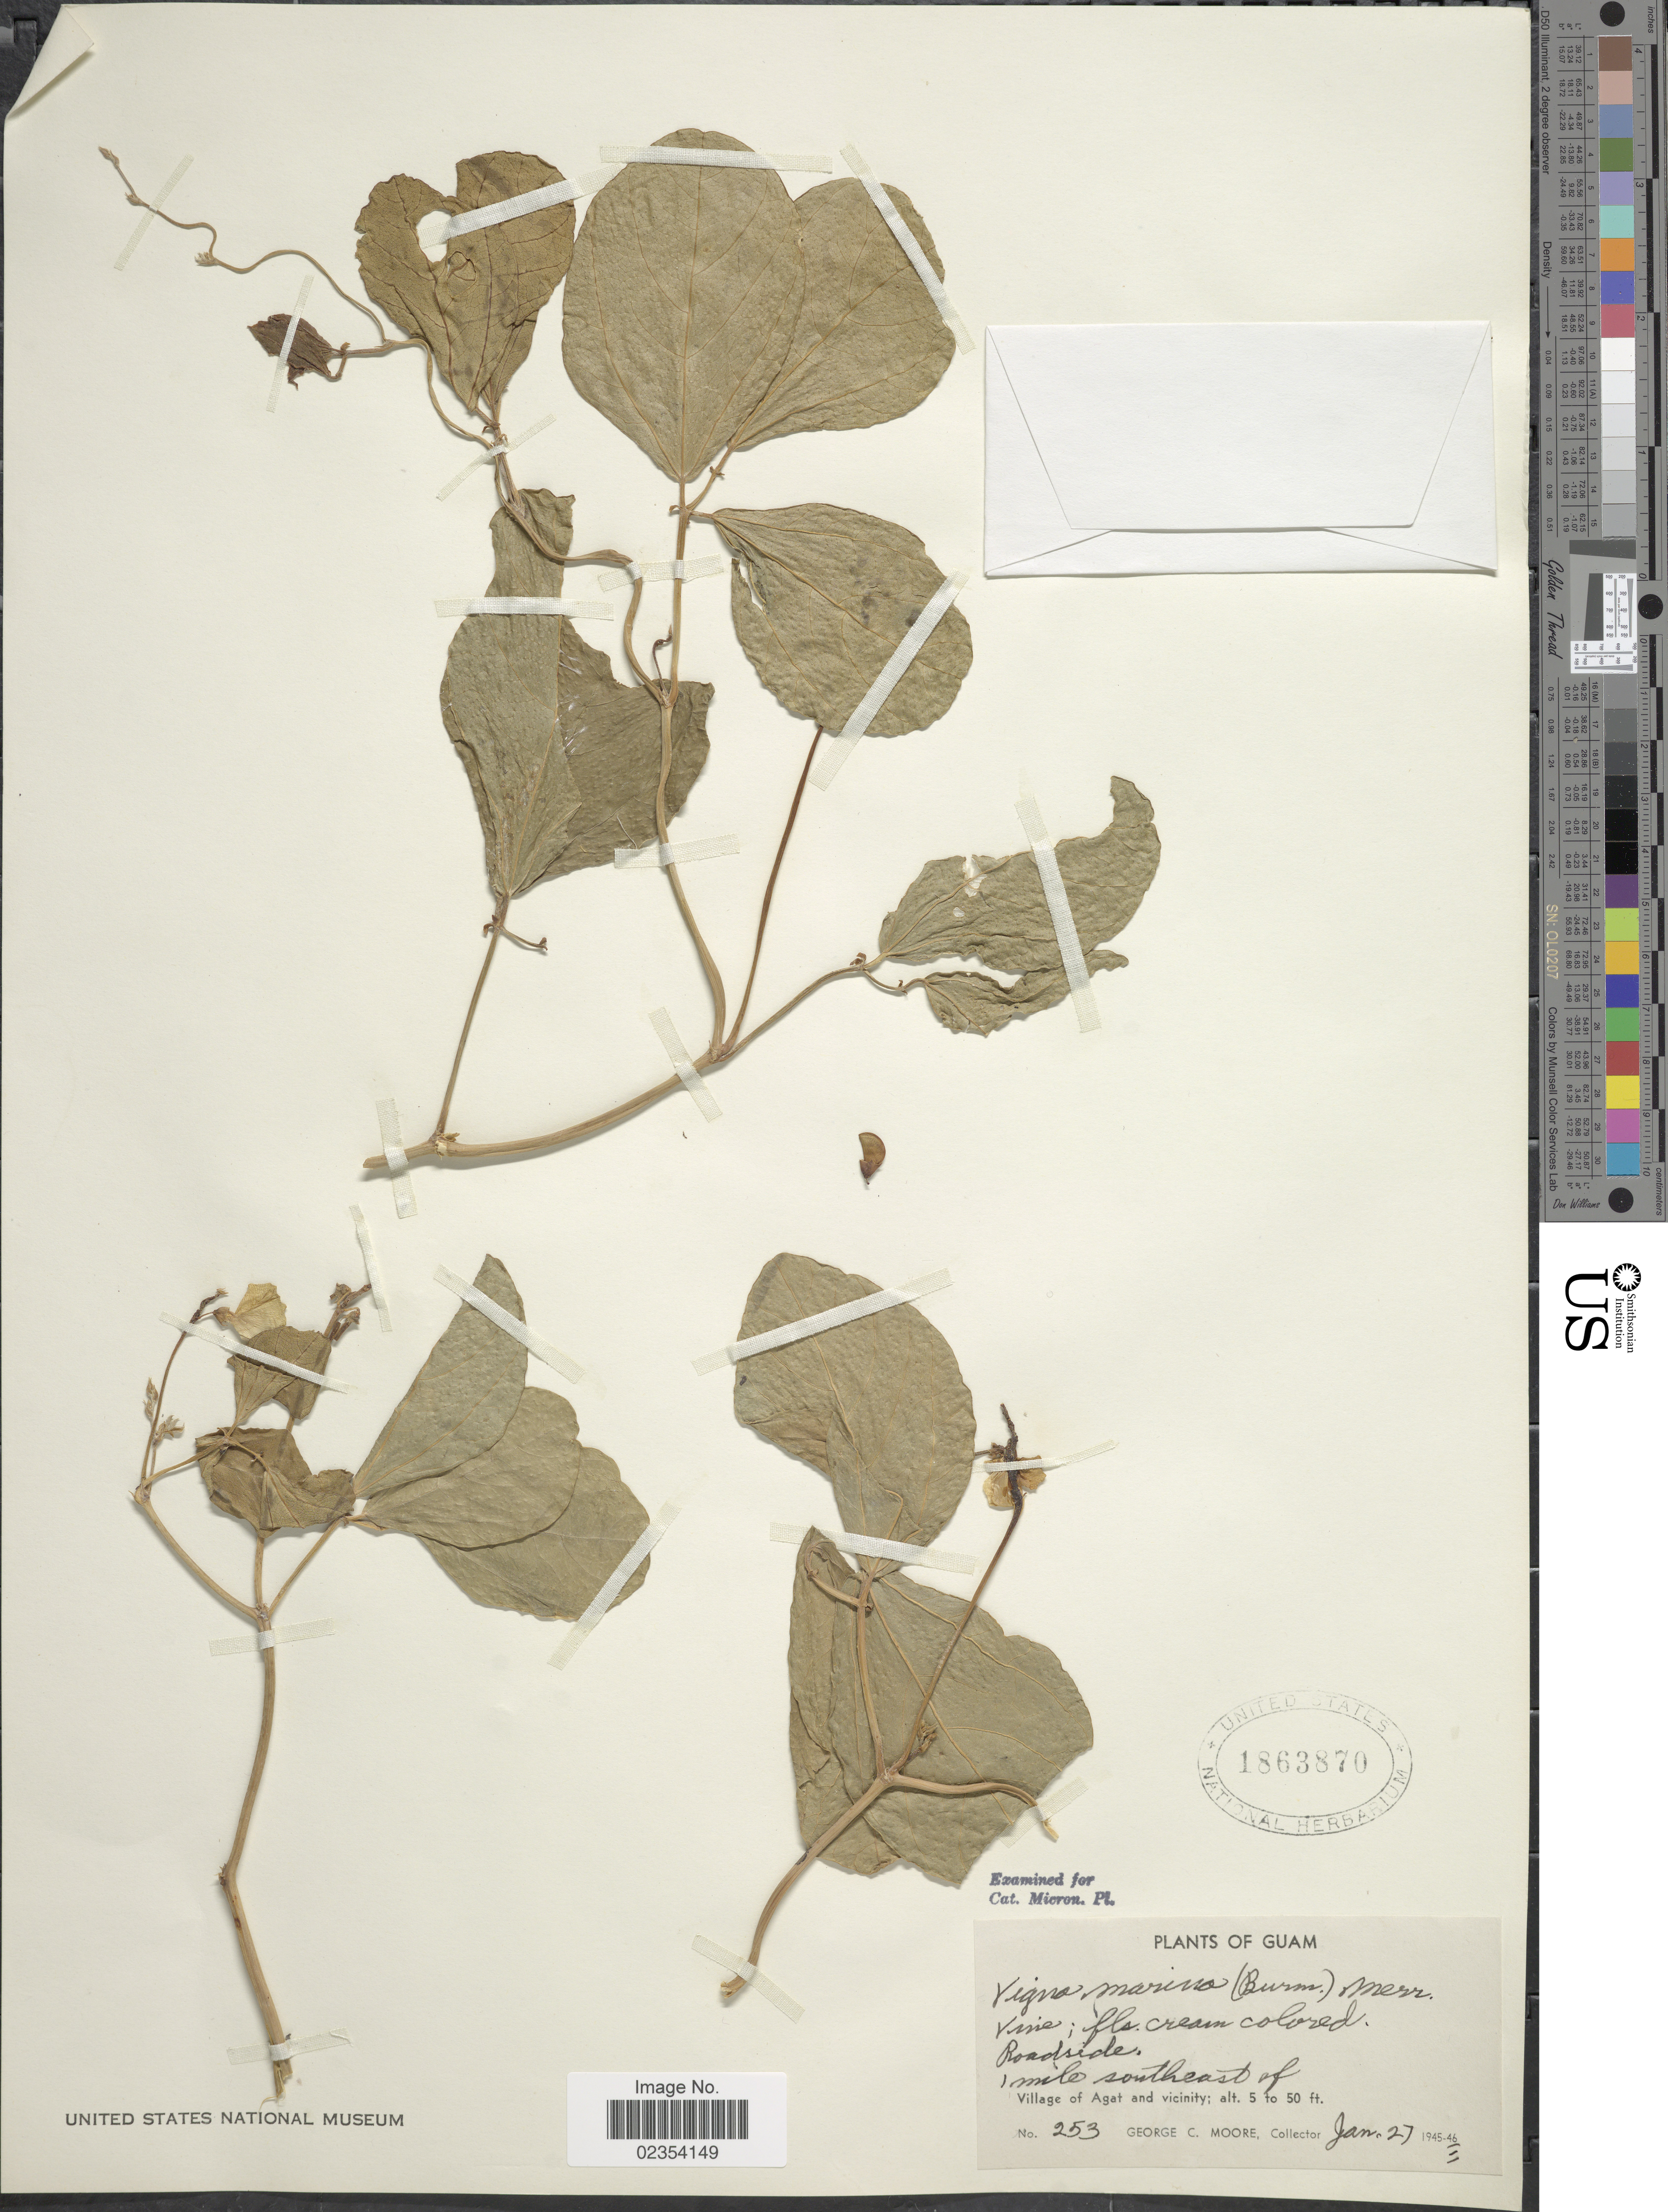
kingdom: Plantae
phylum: Tracheophyta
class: Magnoliopsida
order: Fabales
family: Fabaceae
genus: Vigna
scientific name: Vigna marina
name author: (Burm.) Merr.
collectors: G. C. Moore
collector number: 253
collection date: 1946-01-27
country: Guam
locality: Roadside, 1 mile southeast of Village of Agat and vicinity.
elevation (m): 2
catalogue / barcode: US 1863870